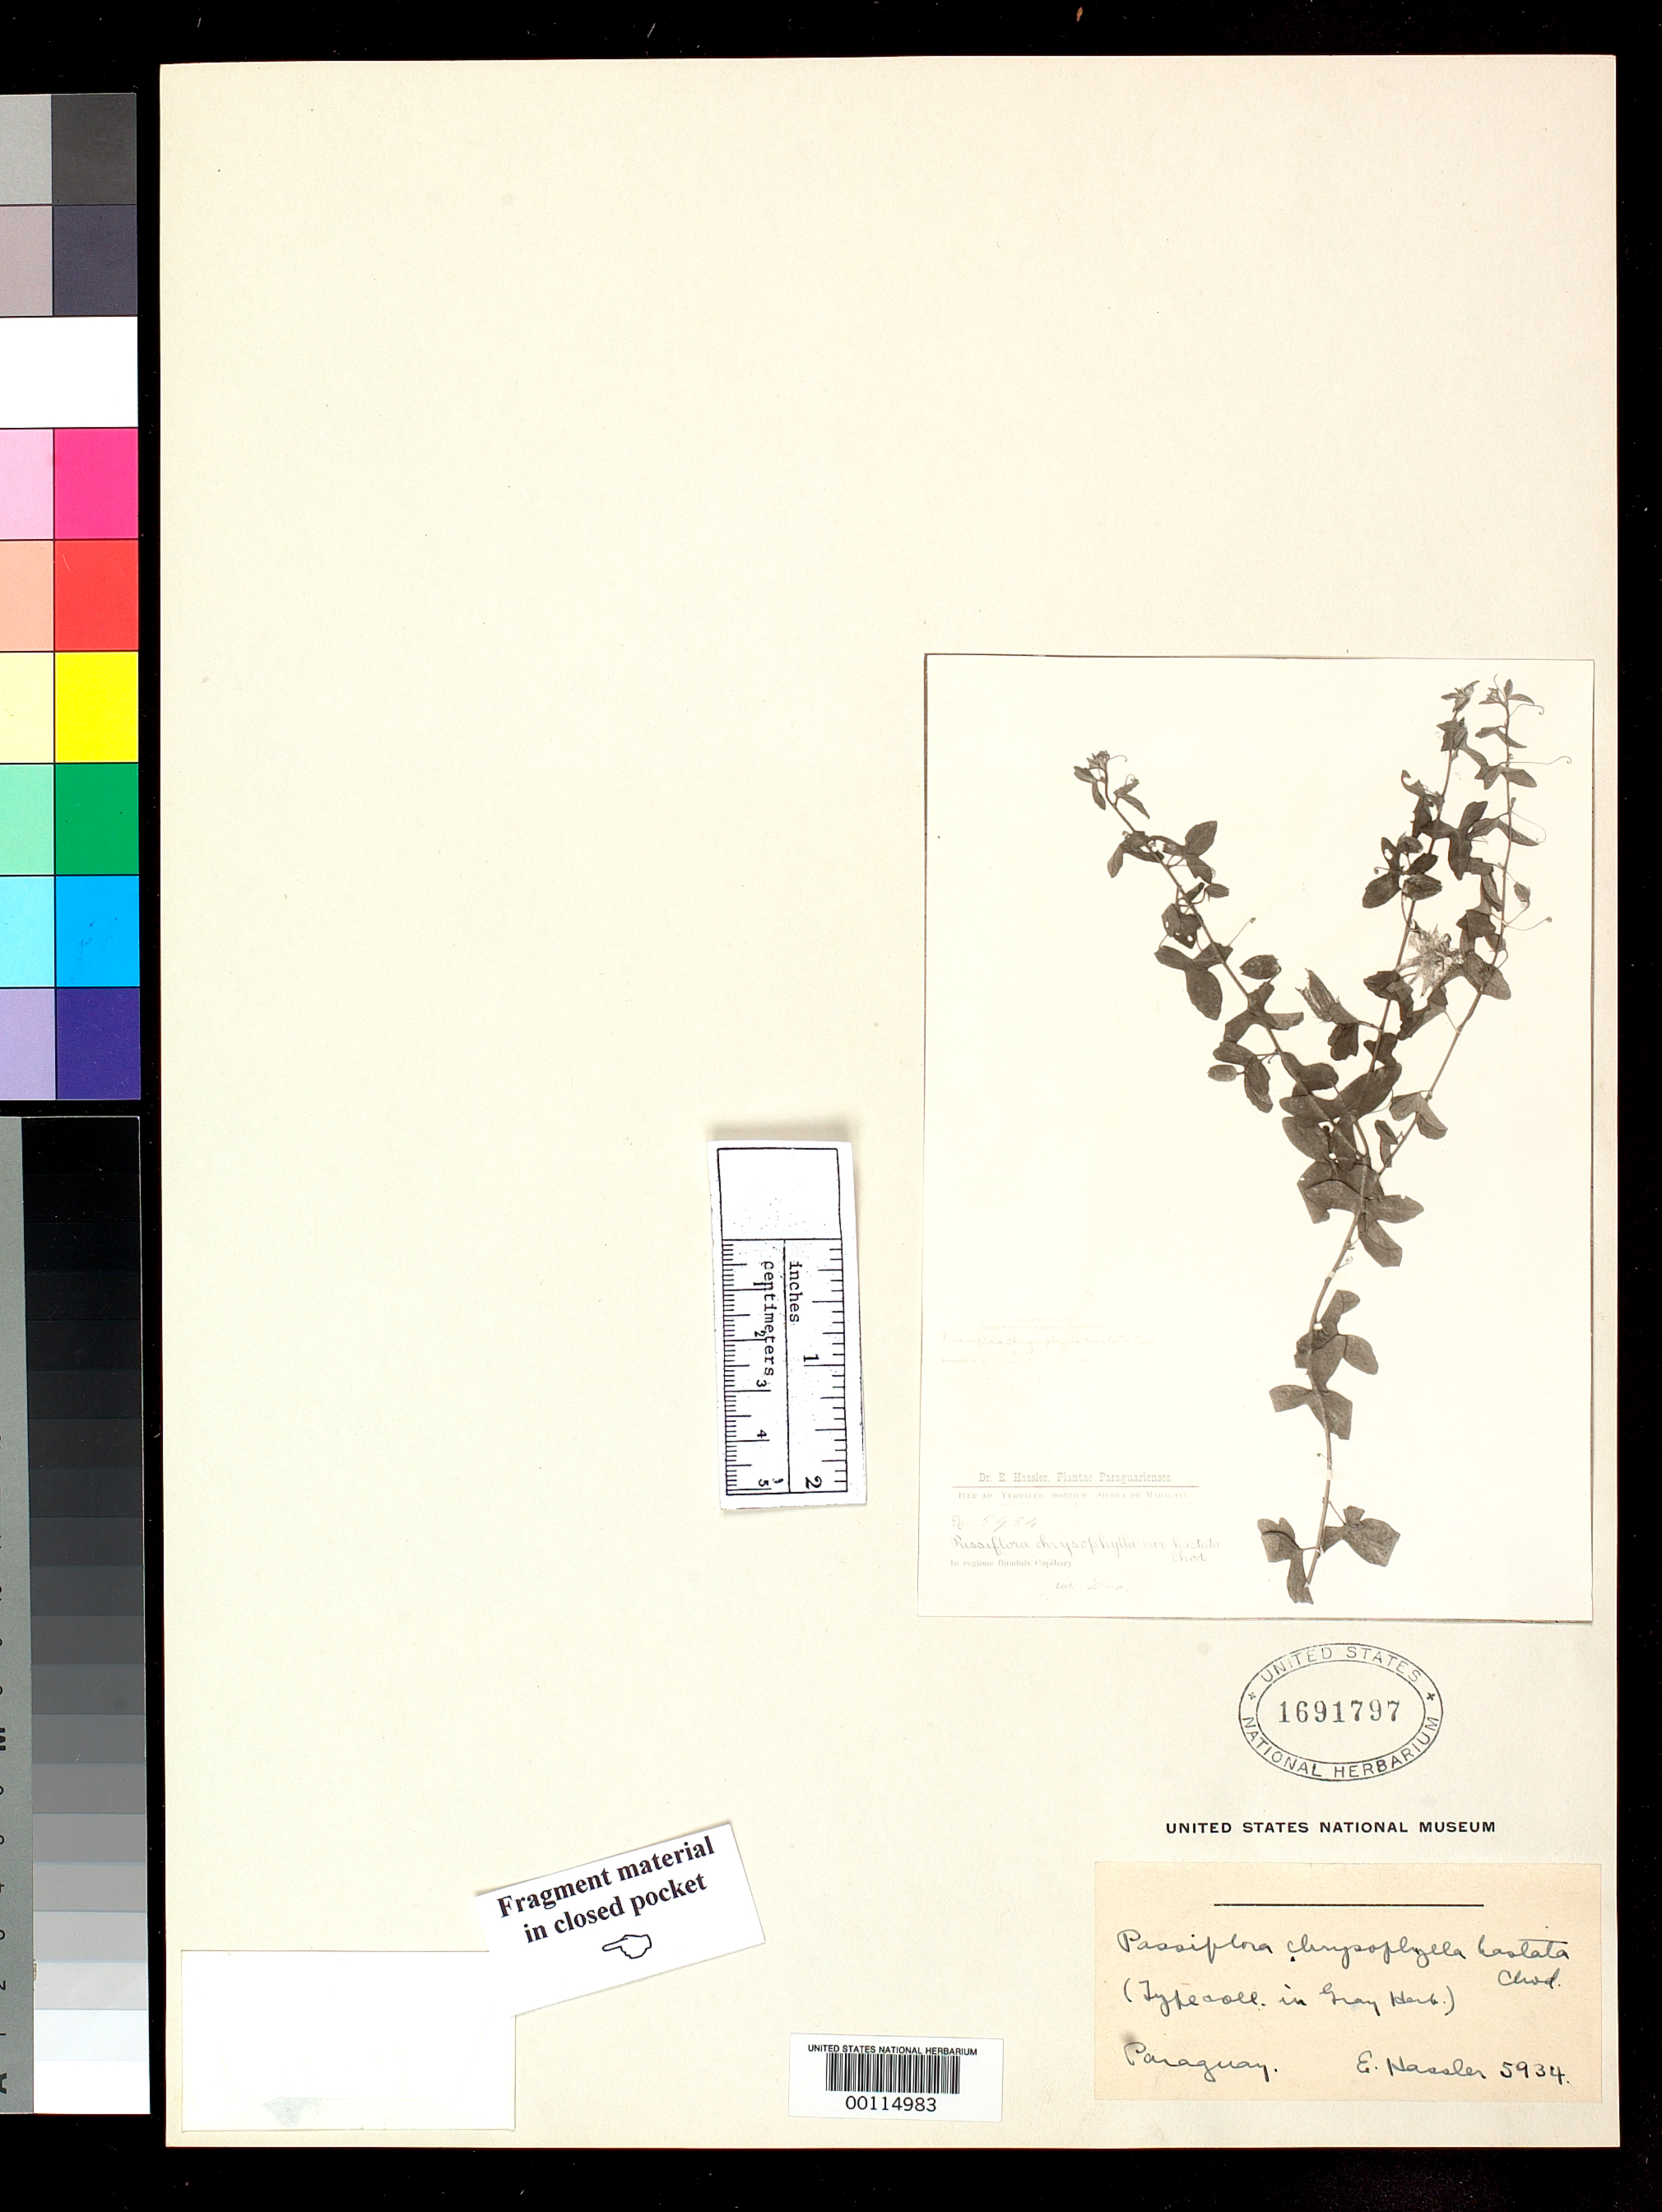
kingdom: Plantae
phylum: Tracheophyta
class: Magnoliopsida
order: Malpighiales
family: Passifloraceae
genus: Passiflora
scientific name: Passiflora chrysophylla var. hastata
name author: Chodat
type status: Isosyntype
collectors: E. Hassler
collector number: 5934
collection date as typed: Dec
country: Paraguay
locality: Capibary.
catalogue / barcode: US 1691797